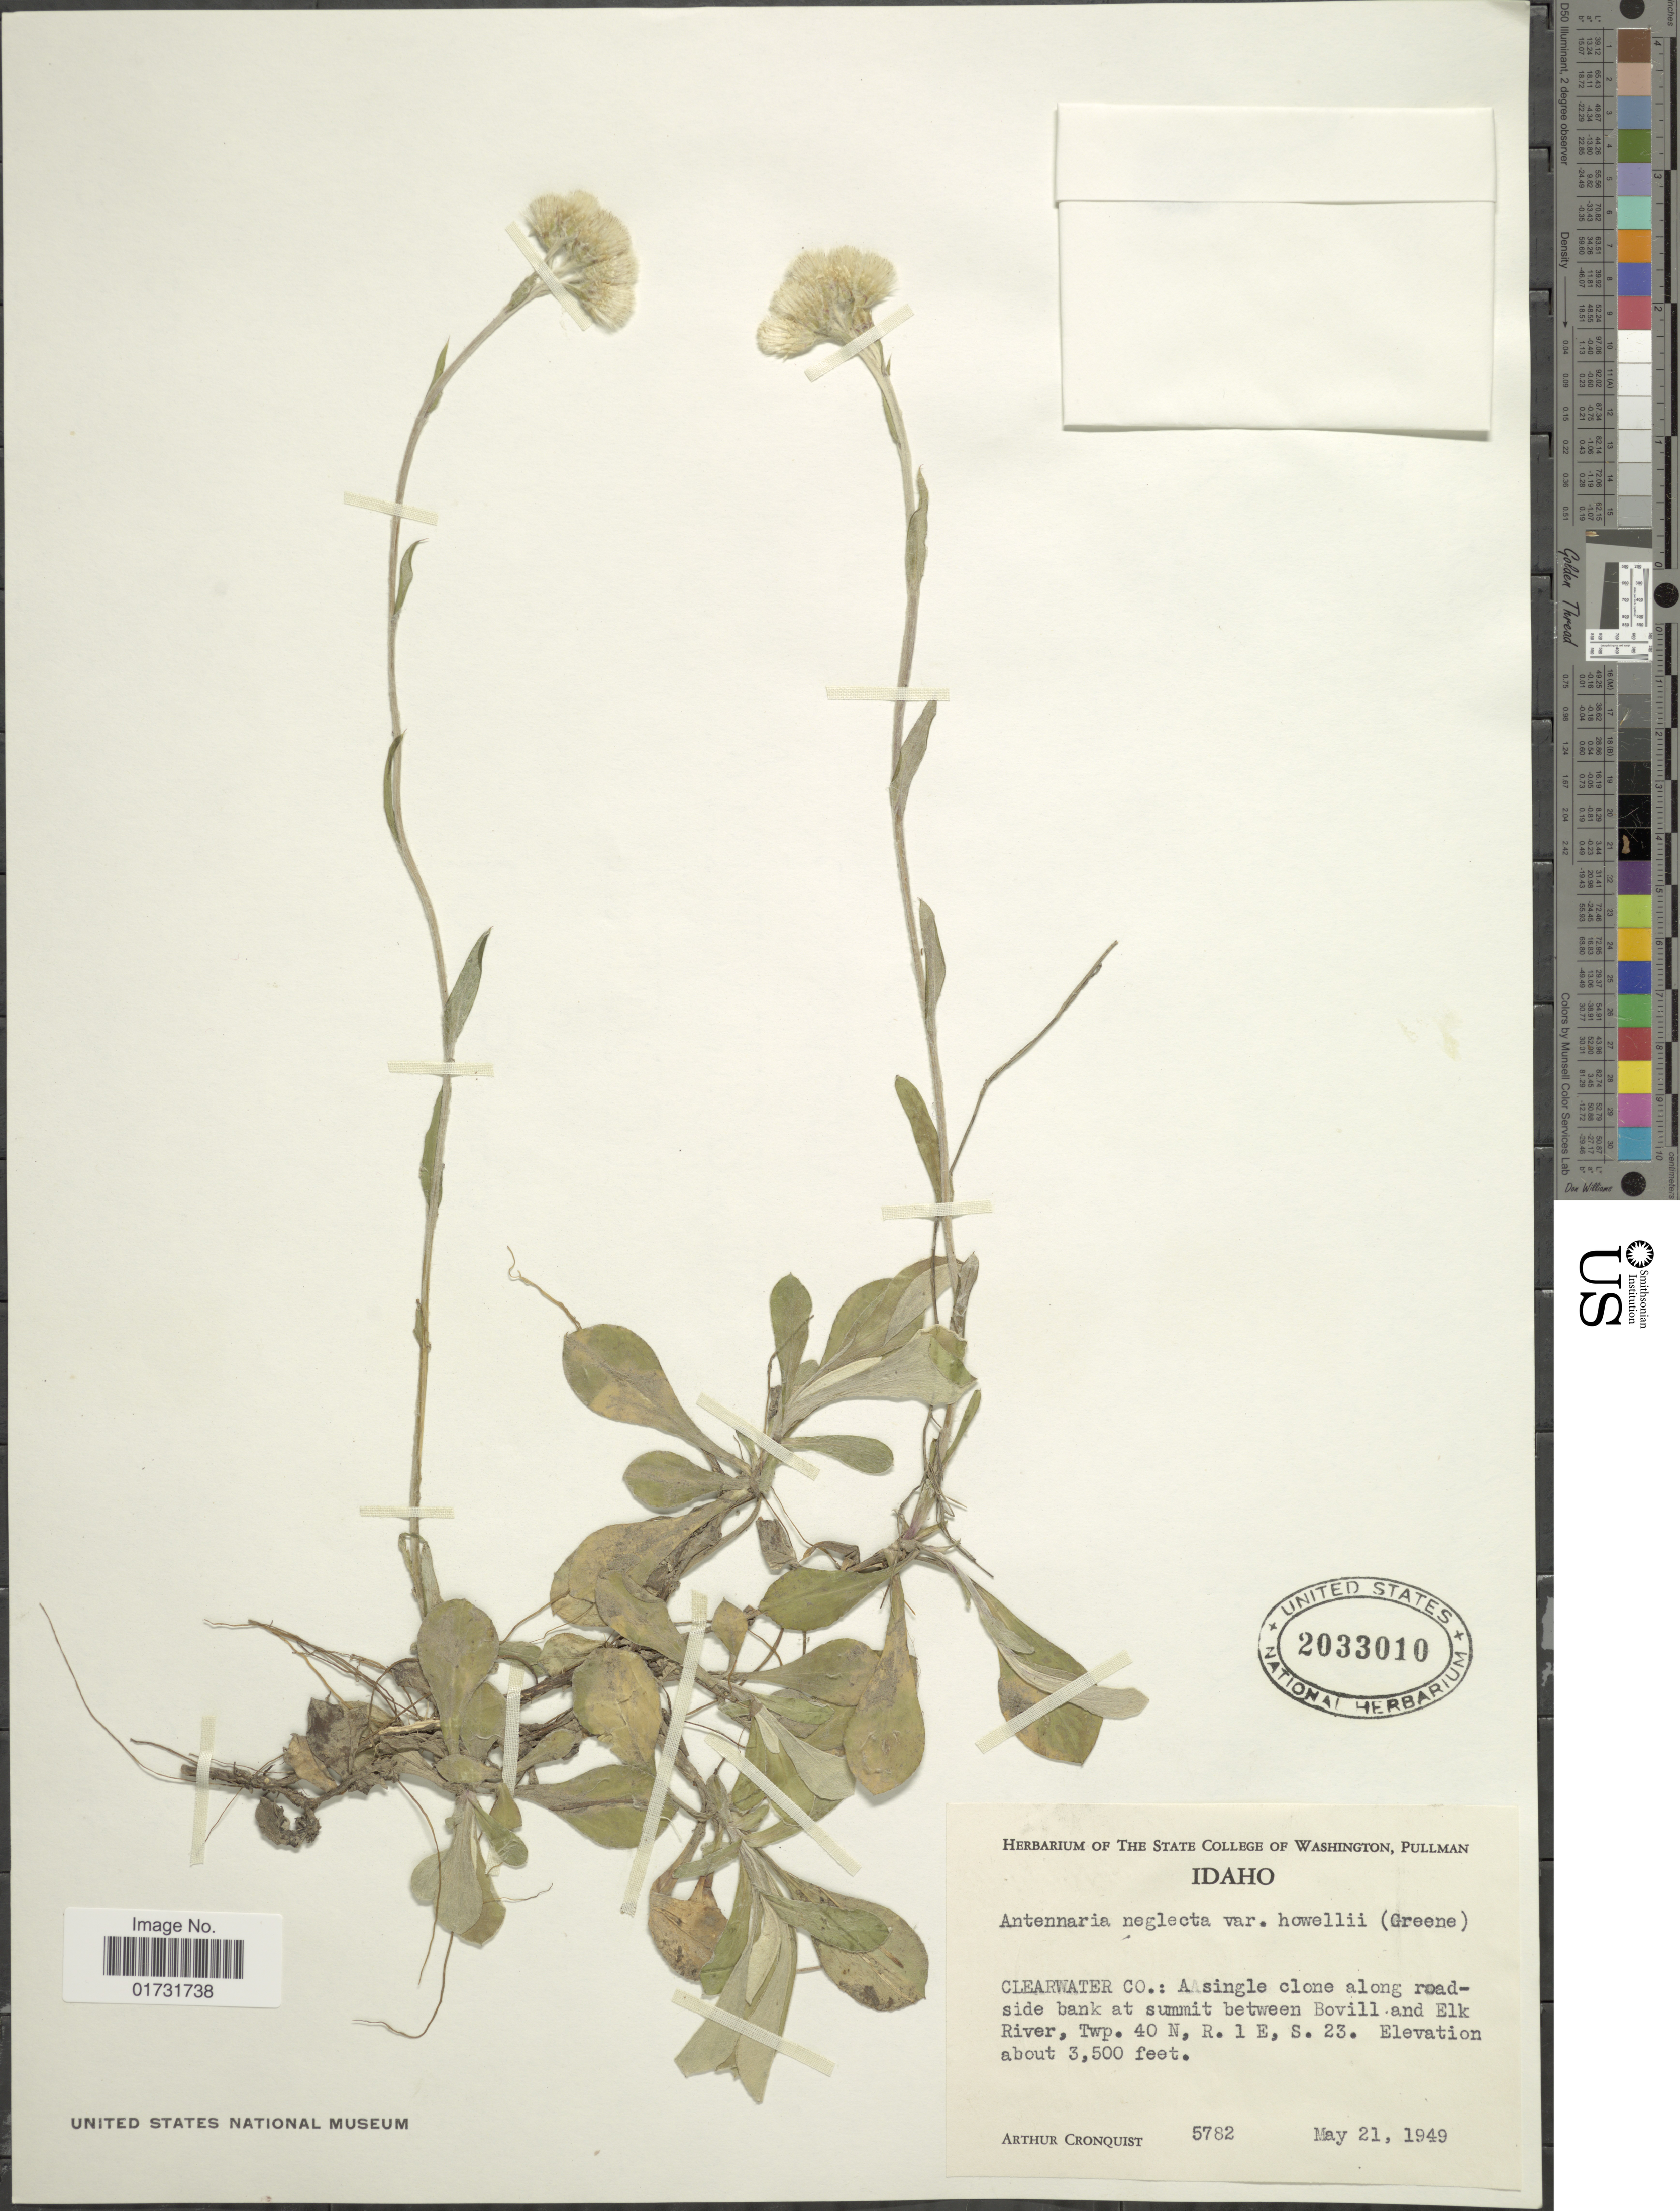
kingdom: Plantae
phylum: Tracheophyta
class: Magnoliopsida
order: Asterales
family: Asteraceae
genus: Antennaria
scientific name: Antennaria neglecta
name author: Greene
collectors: A. J. Cronquist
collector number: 5782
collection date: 1949-05-21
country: United States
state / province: Idaho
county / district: Clearwater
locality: along roadside bank at summit between Bovill and Elk River, Twp. 40 N, R. 1 E, S. 23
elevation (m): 1067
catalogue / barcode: US 2033010